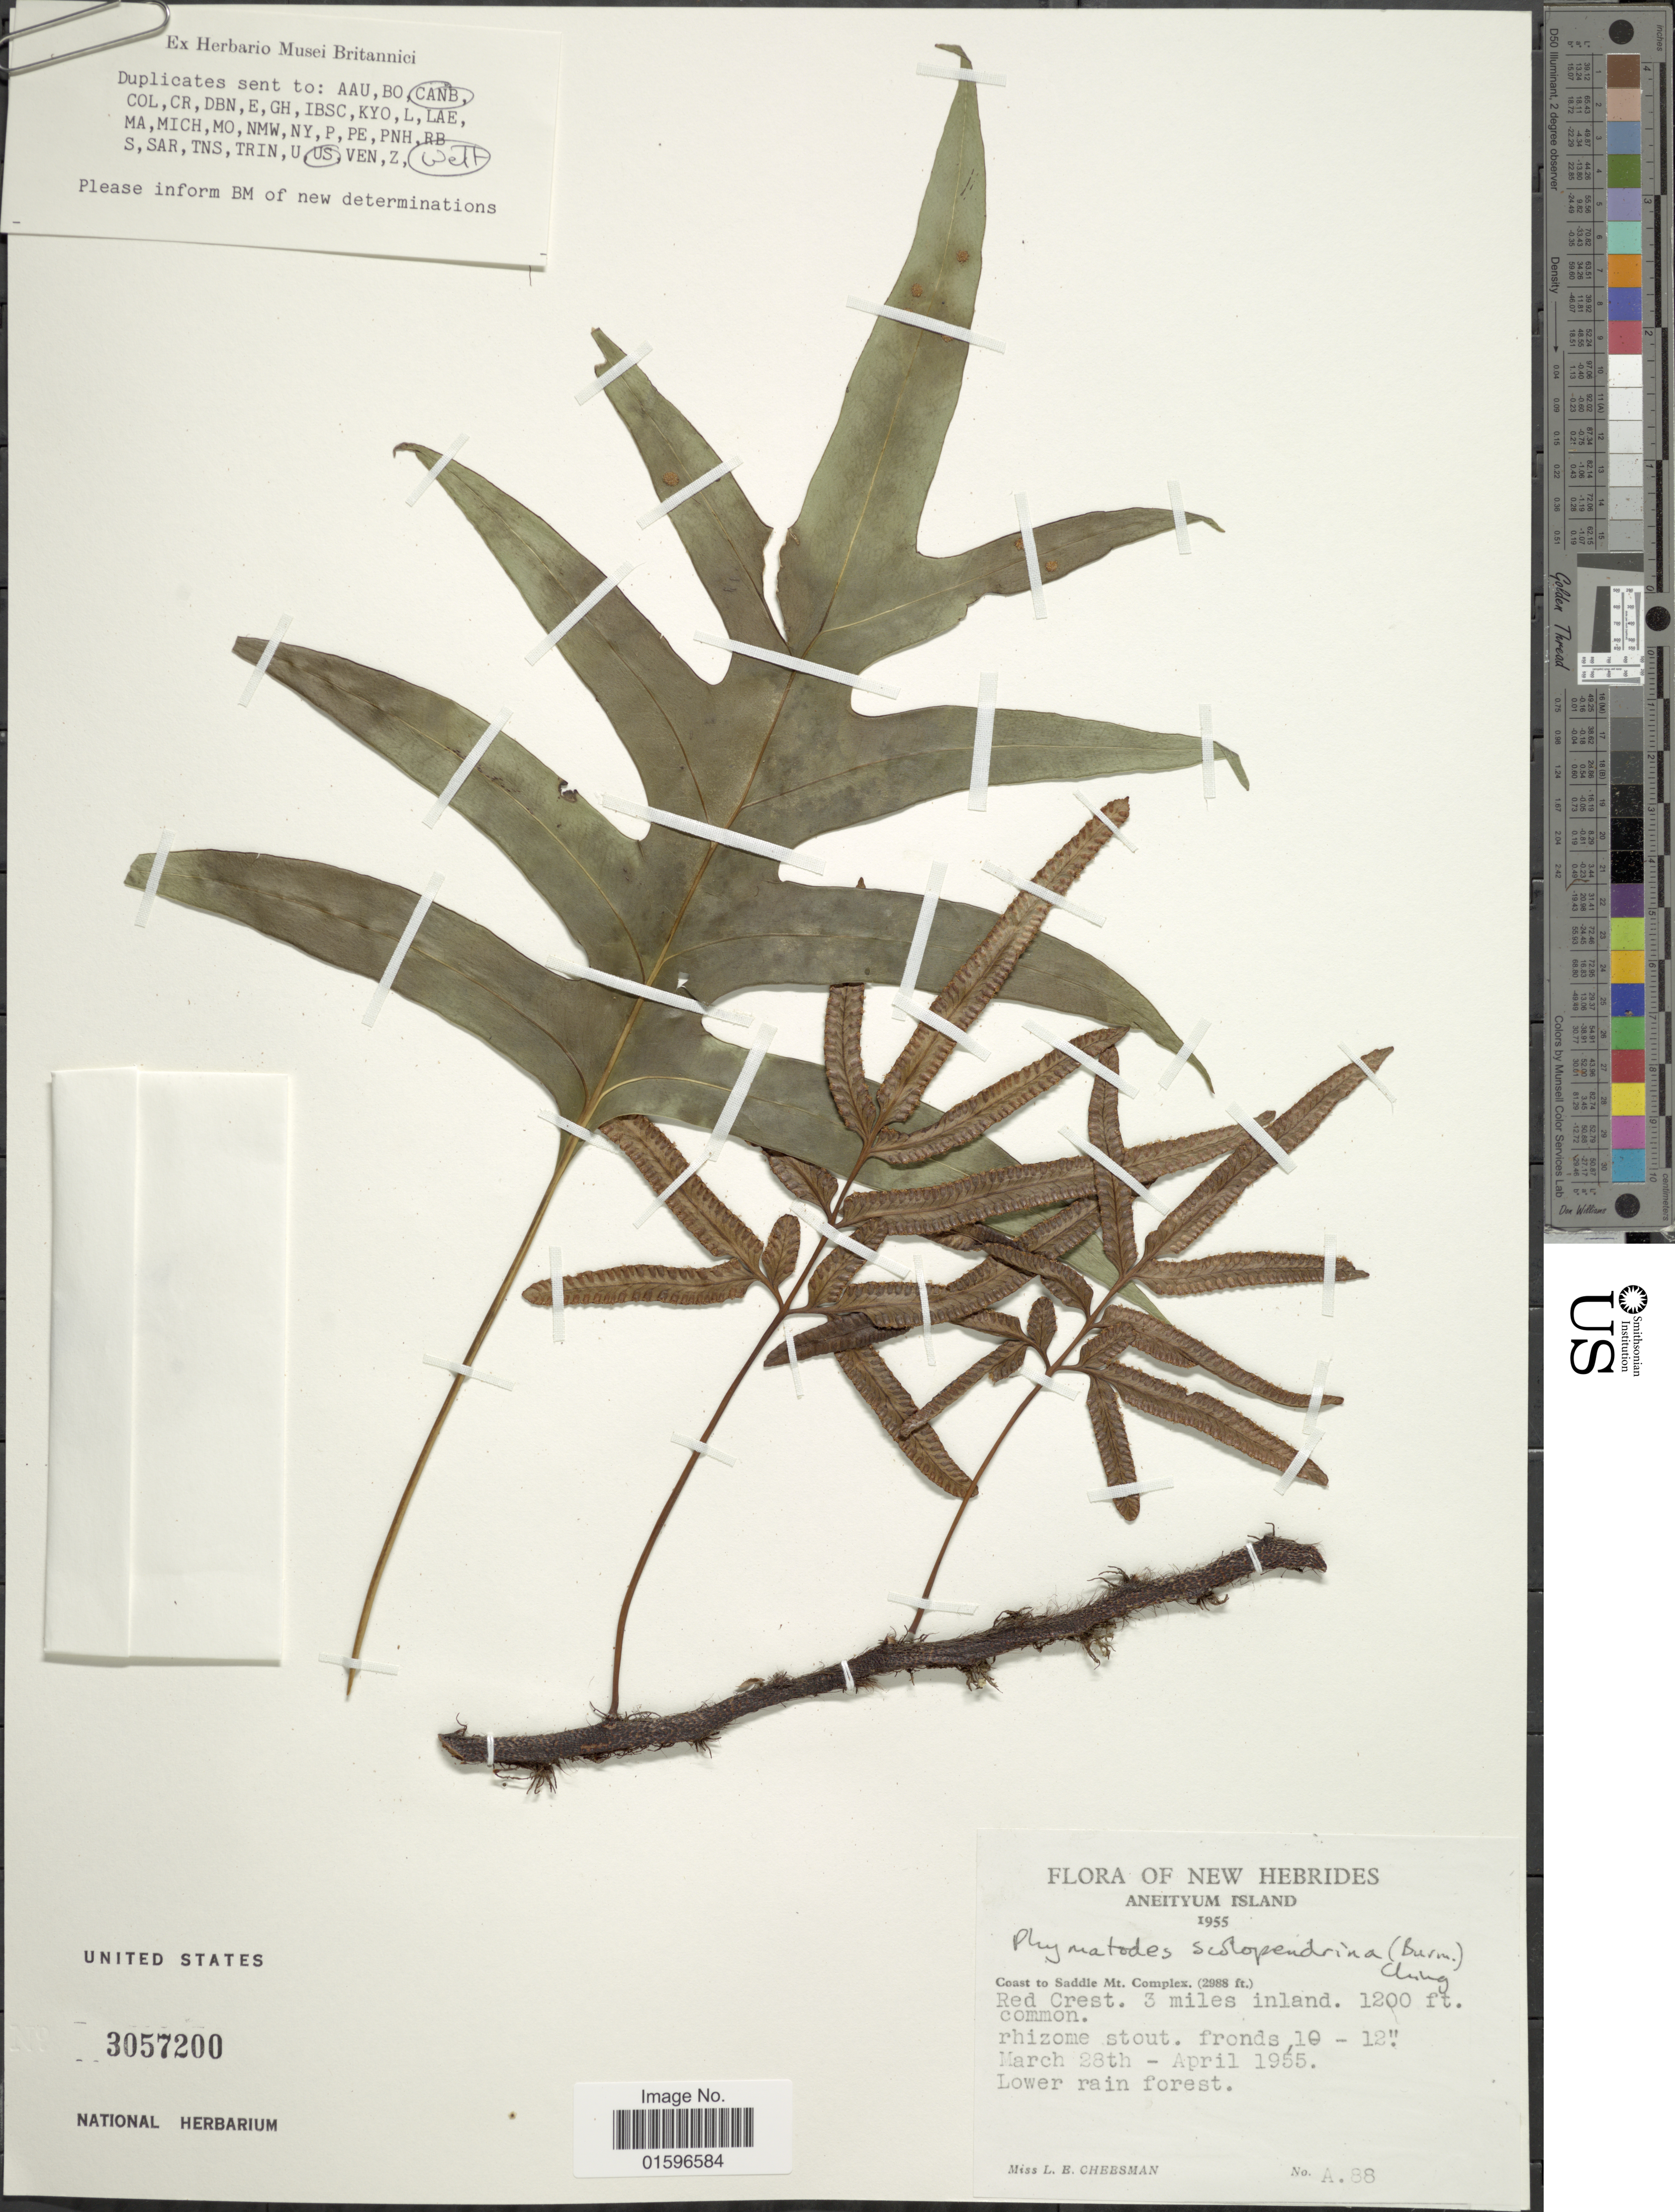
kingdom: Plantae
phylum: Tracheophyta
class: Polypodiopsida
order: Polypodiales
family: Polypodiaceae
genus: Polypodium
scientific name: Polypodium scolopendria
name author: Burm. f.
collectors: L. E. Cheesman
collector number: A.88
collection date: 1955-03-28/1955-04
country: Vanuatu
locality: New Hebrides, Aneityum Island, Coast to Saddle Mt. Complex, Red Crest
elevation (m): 366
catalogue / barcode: US 3057200